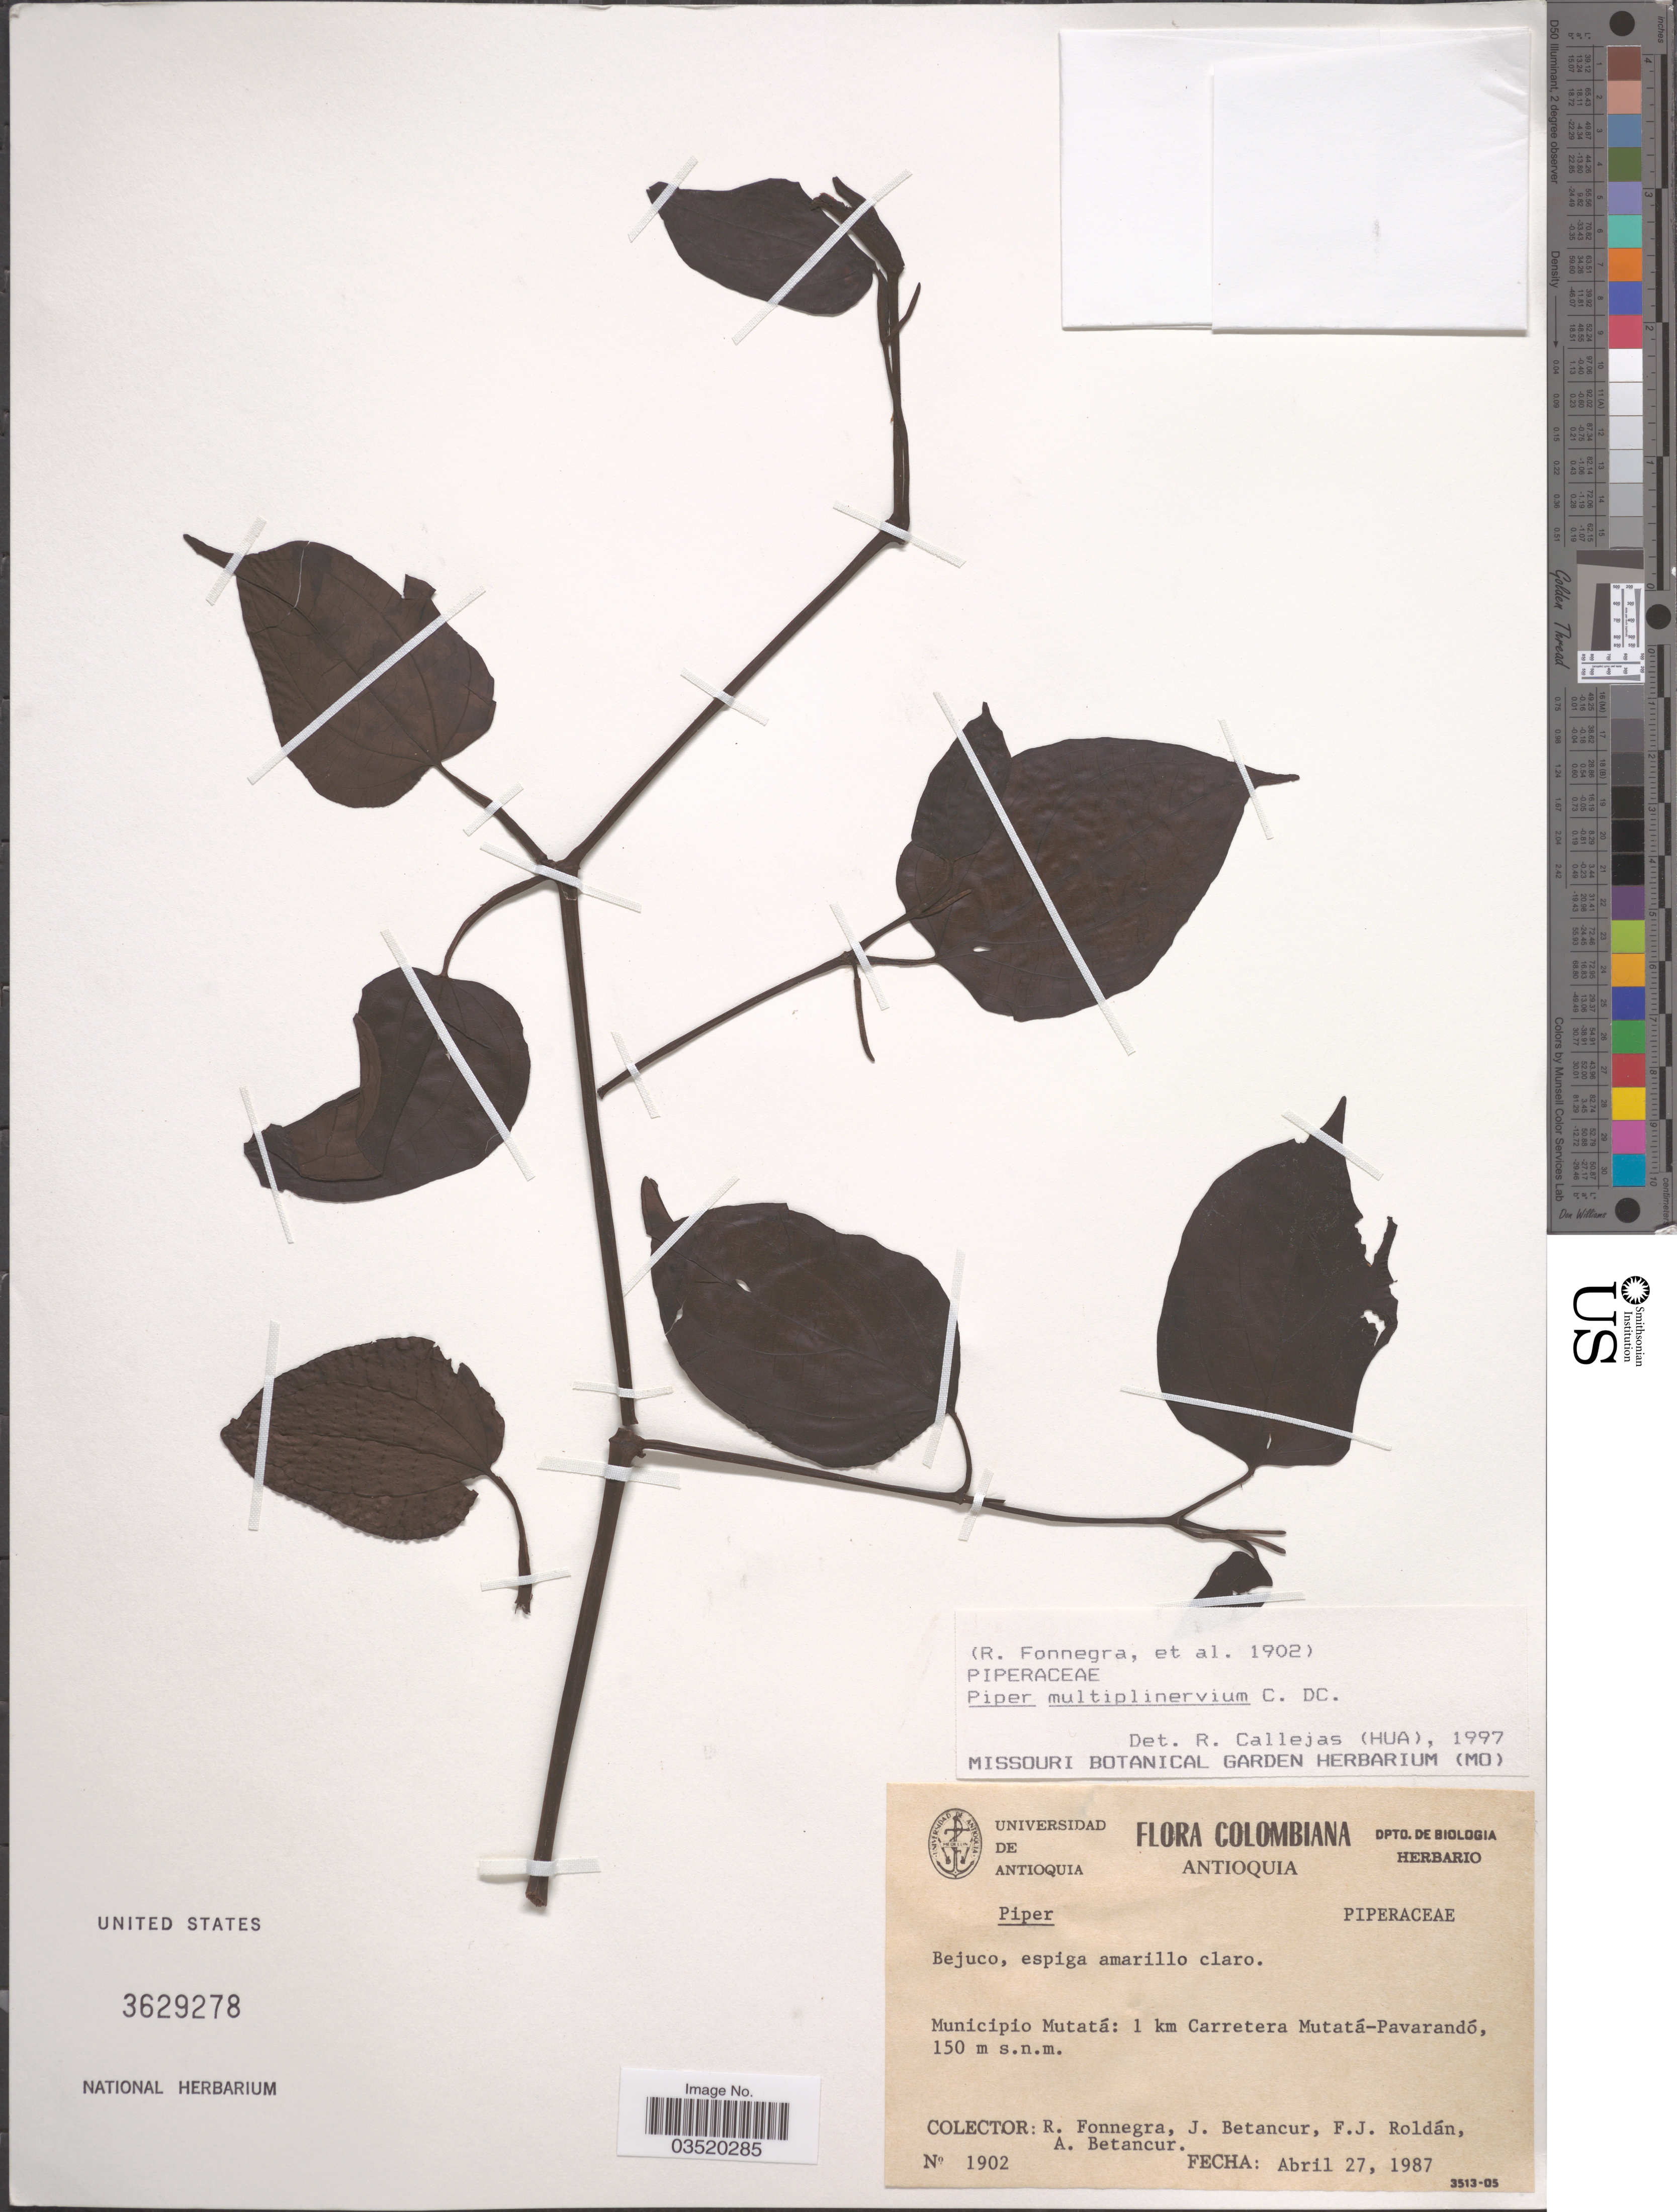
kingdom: Plantae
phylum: Tracheophyta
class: Magnoliopsida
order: Piperales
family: Piperaceae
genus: Piper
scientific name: Piper multiplinervium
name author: C. DC.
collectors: R. Fonnegra, J. Betancur, F. J. Roldán & A. Betancur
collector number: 1902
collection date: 1987-04-27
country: Colombia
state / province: Antioquia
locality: Municipio Mutatá: 1 km Carretera Mutatá-Pavarandó.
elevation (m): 150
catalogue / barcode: US 3629278